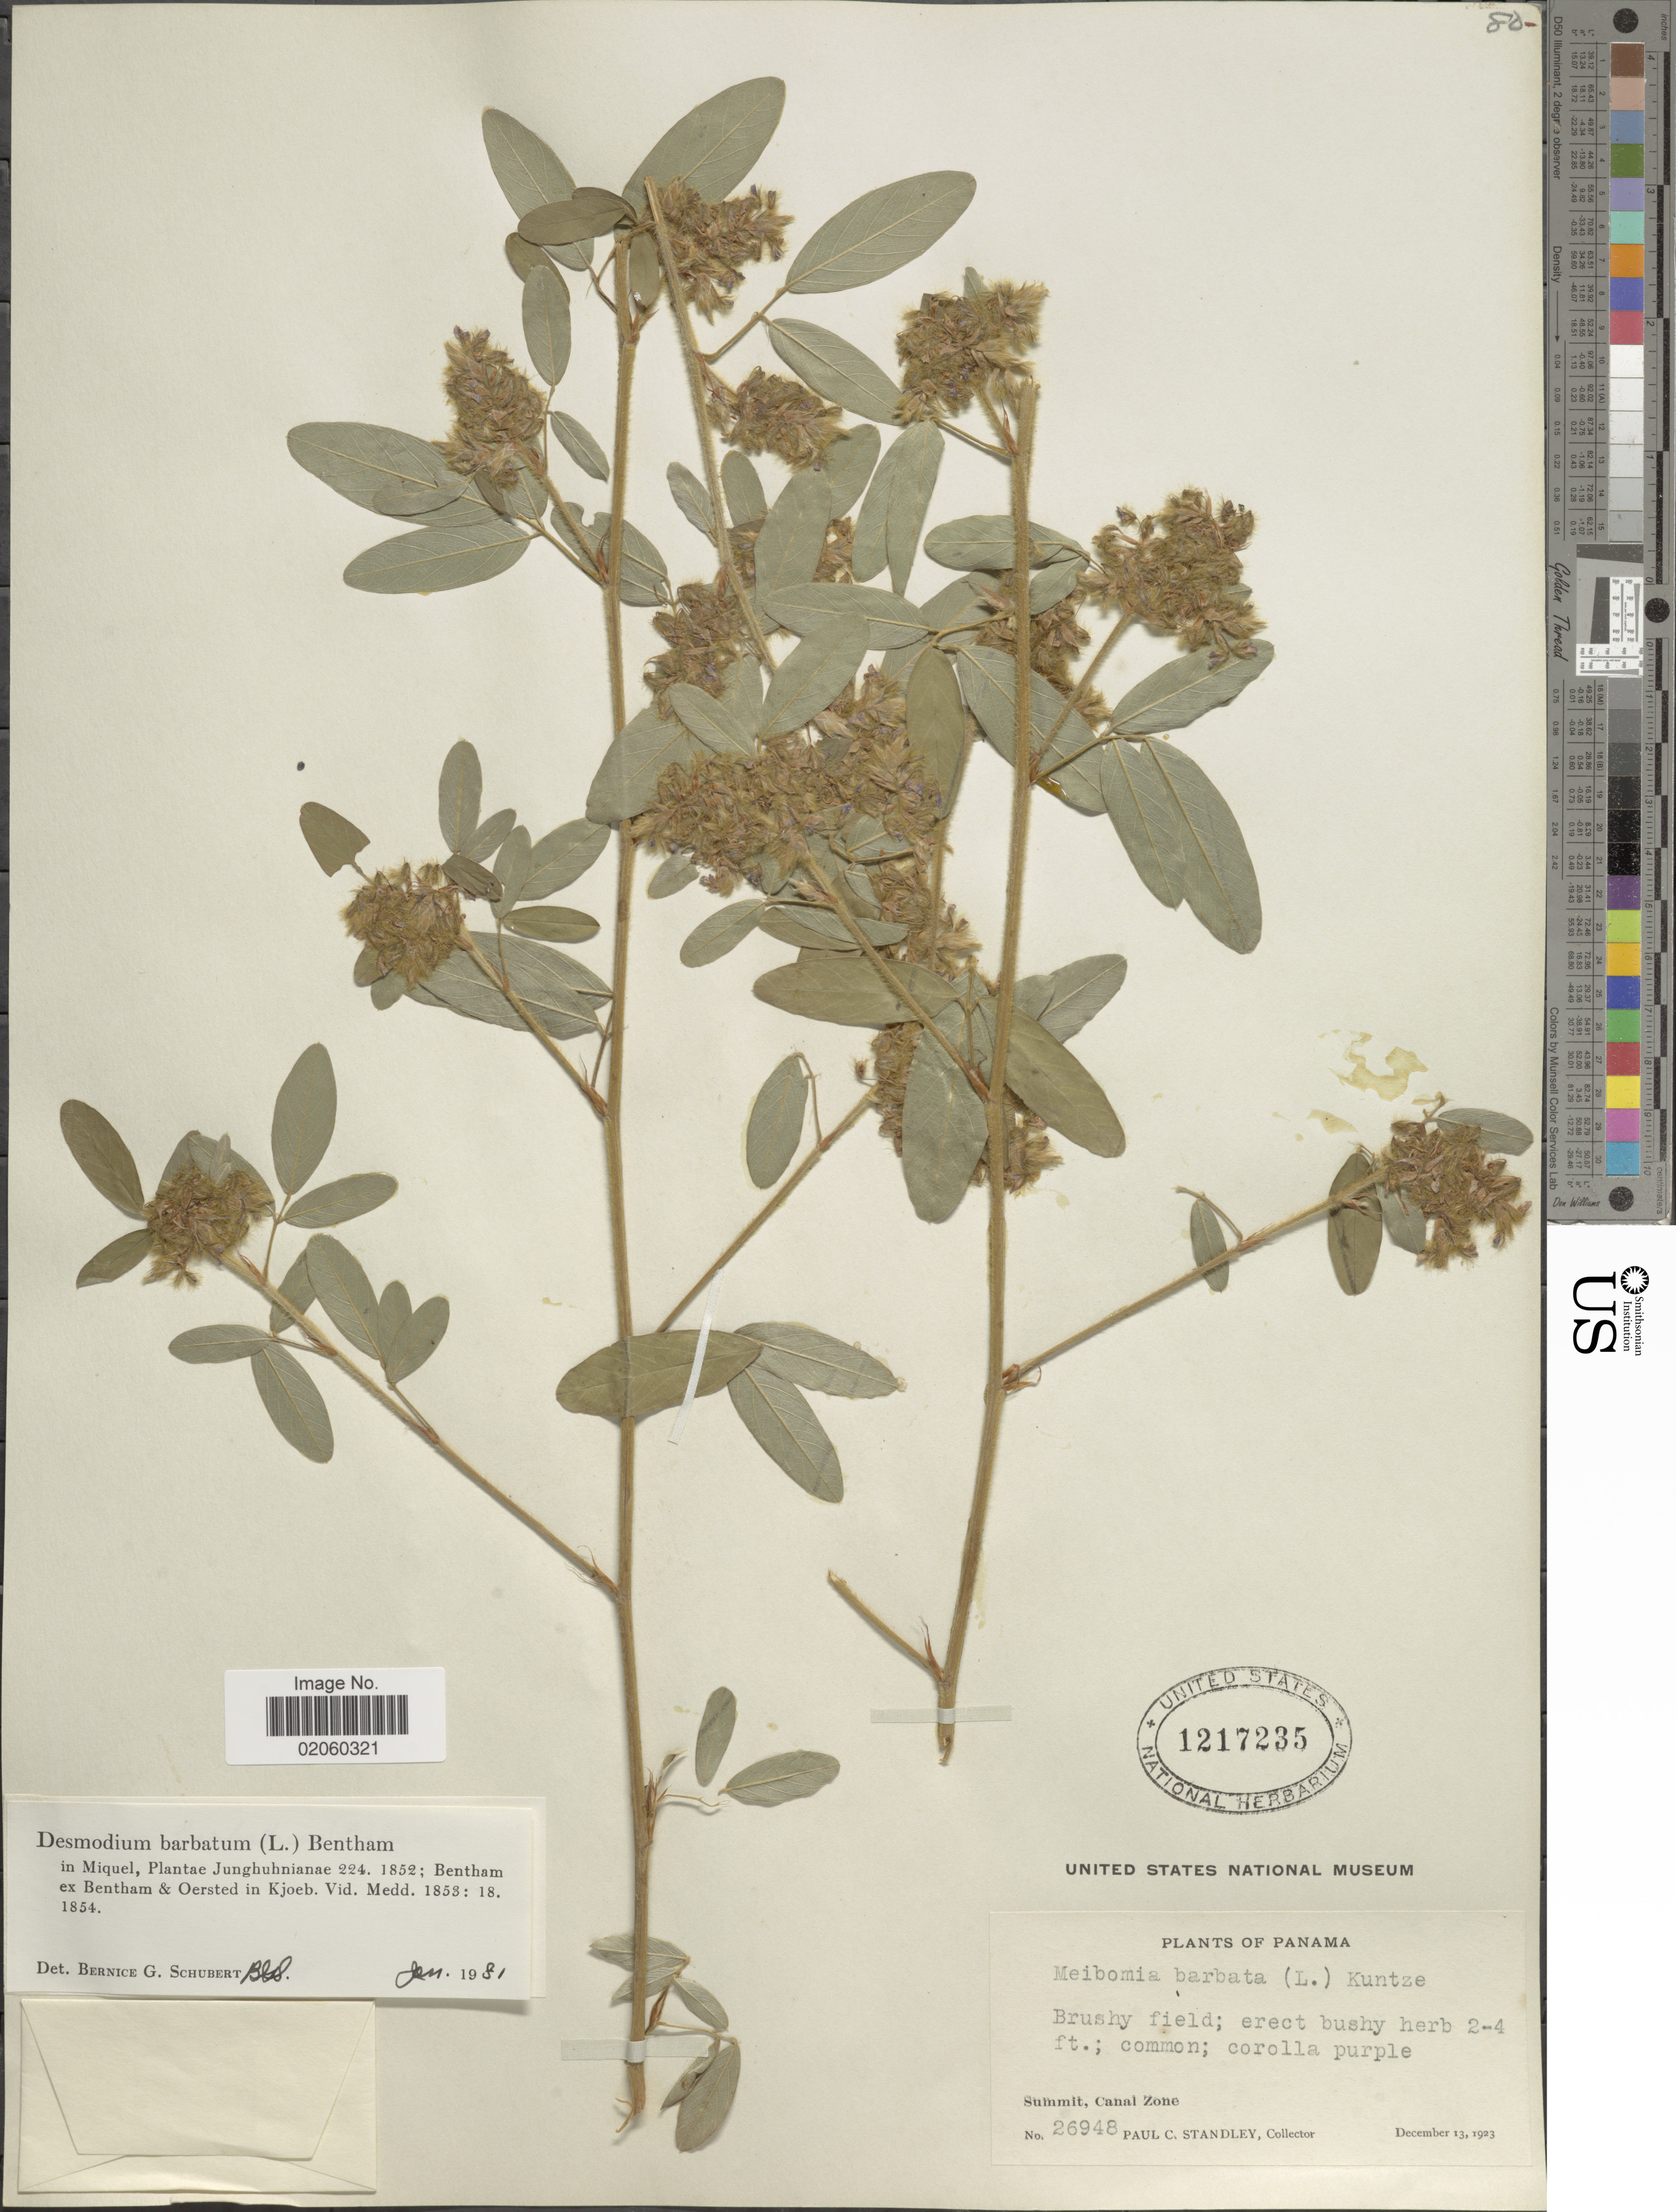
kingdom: Plantae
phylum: Tracheophyta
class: Magnoliopsida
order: Fabales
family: Fabaceae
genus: Grona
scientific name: Grona barbata var. barbata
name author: (L.) H. Ohashi & K. Ohashi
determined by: Strong, Mark T., (BOT), Smithsonian Institution - National Museum of Natural History (UNITED STATES)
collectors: P. C. Standley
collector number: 26948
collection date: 1923-12-13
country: Panama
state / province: Colón / Panamá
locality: Summit, Canal Zone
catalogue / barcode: US 1217235